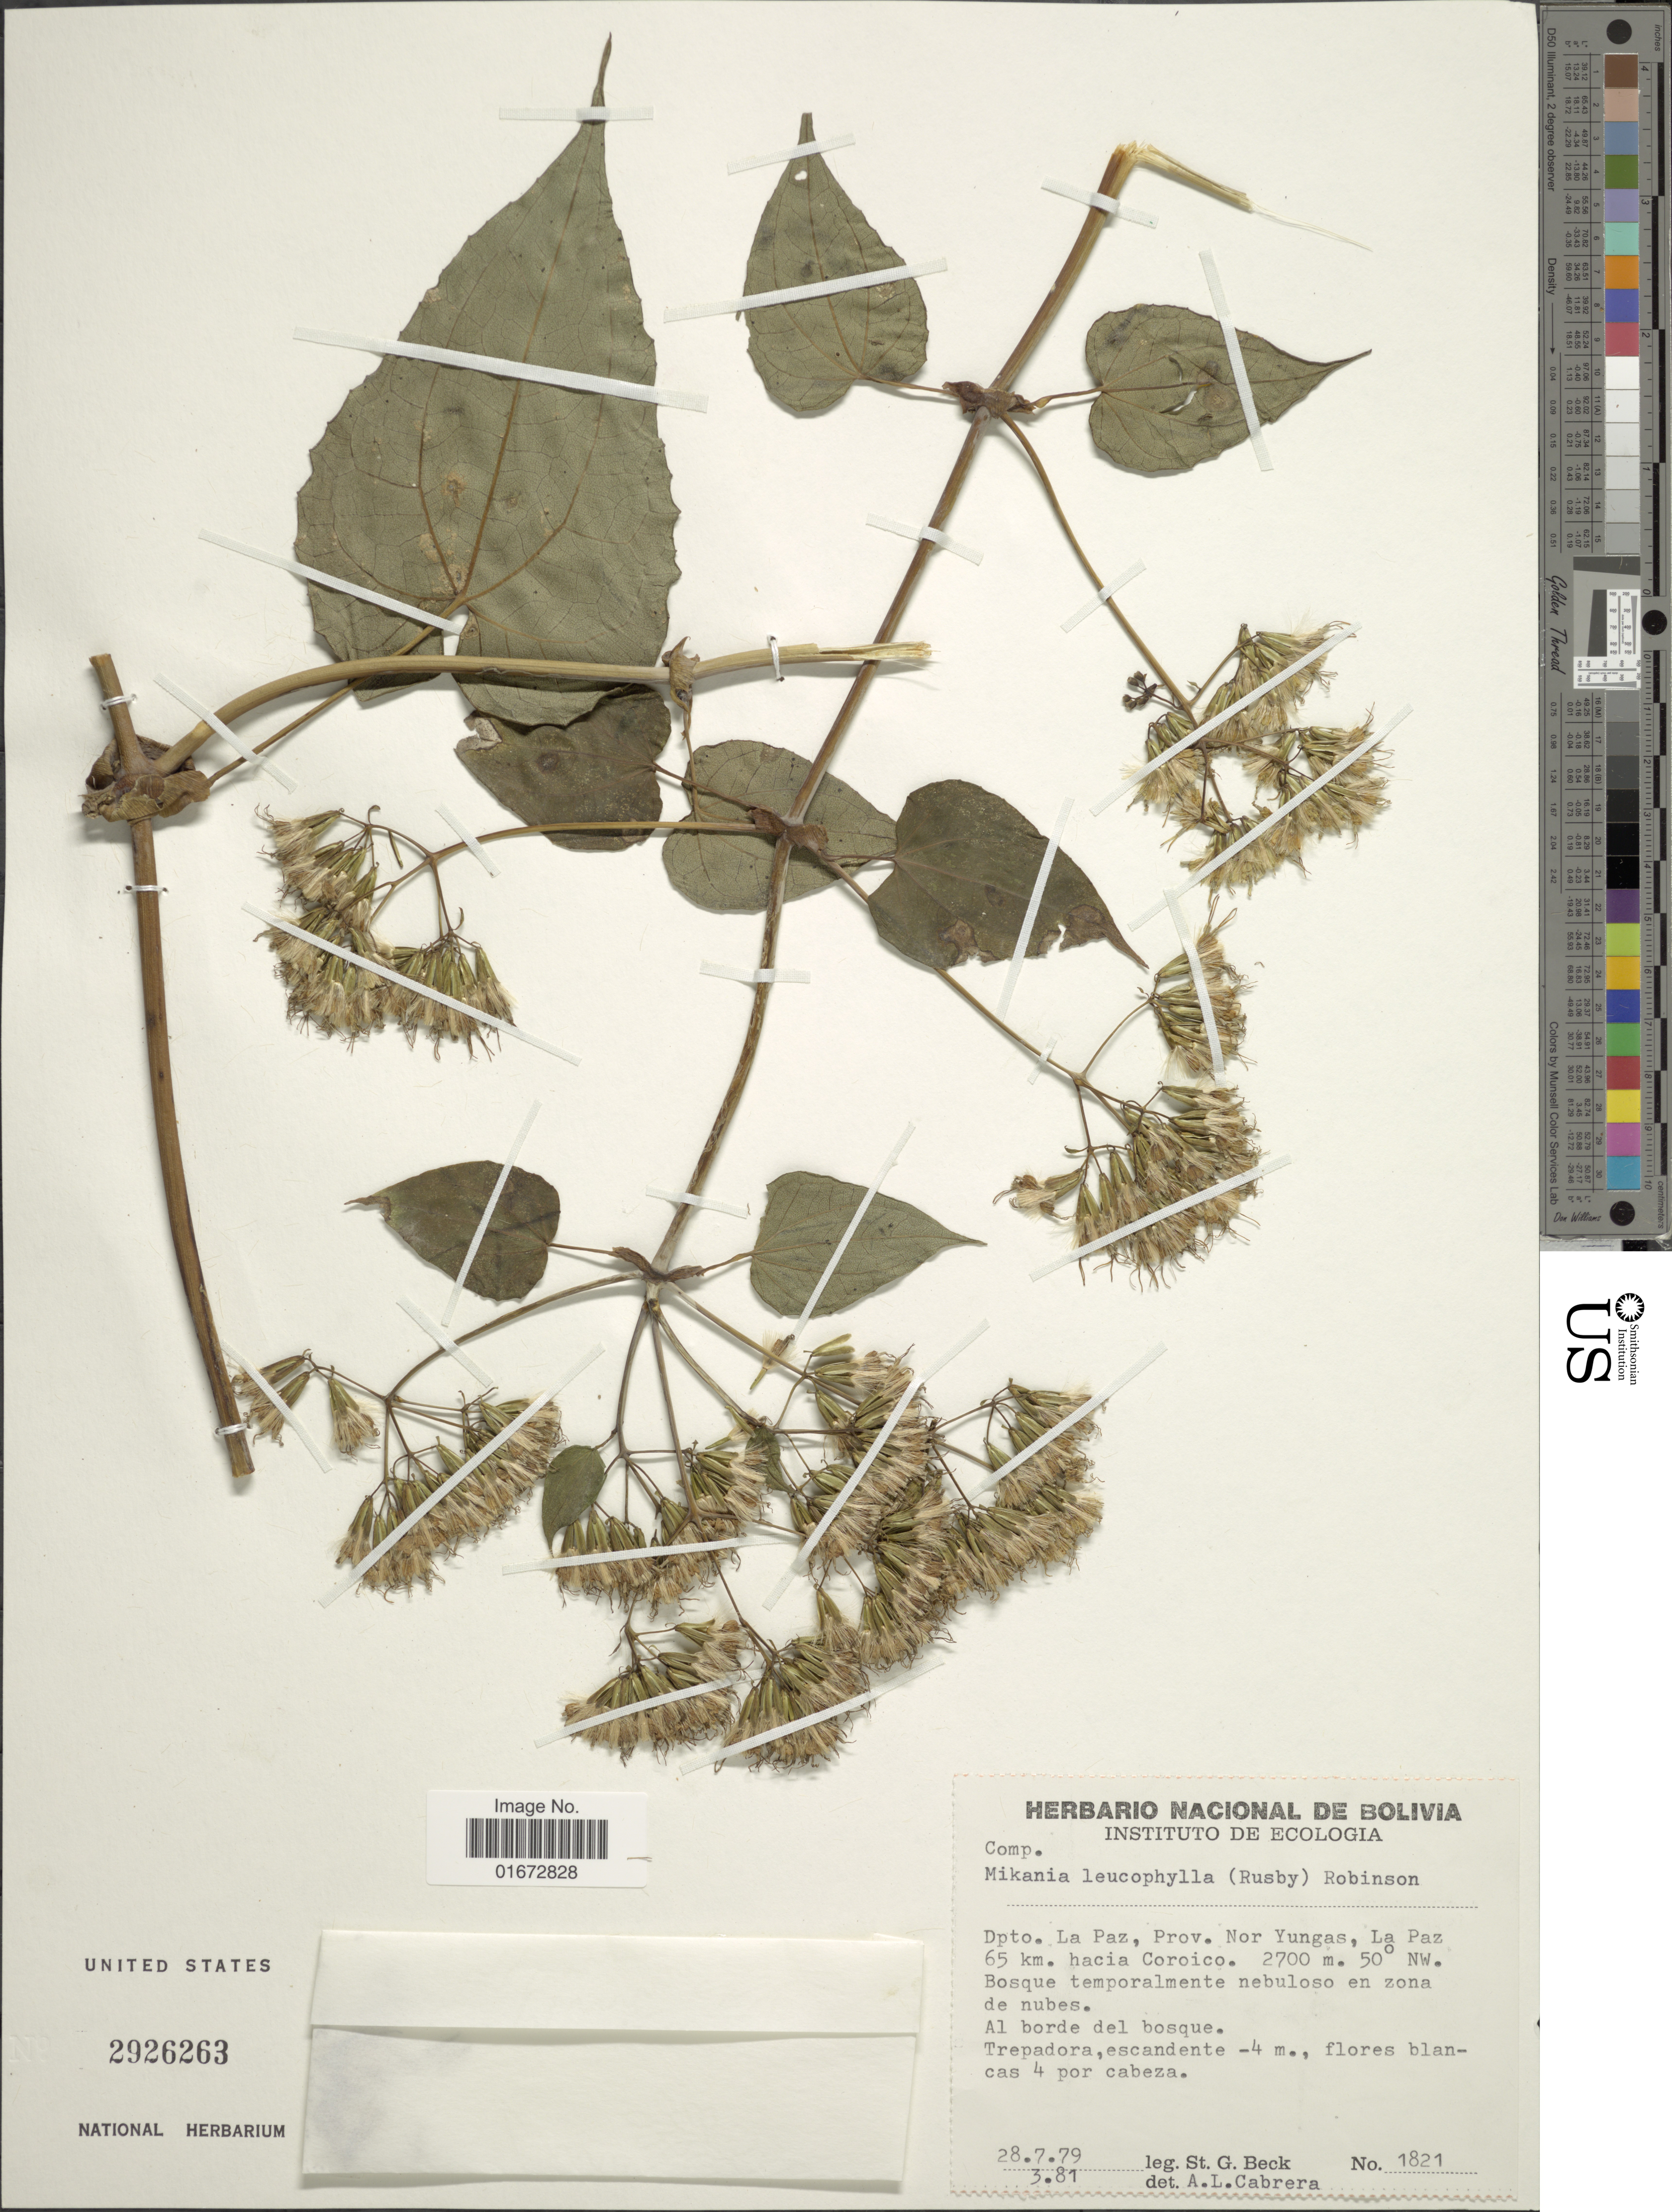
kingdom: Plantae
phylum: Tracheophyta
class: Magnoliopsida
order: Asterales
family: Asteraceae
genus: Mikania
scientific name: Mikania leucophylla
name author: (Rusby) B.L. Rob.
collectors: S. G. Beck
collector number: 1821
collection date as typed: Transcribed d/m/y: 28/7/79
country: Bolivia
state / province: La Paz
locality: Dpto. La Paz, Prov. Nor Yungas, La Paz 65 km. hacia Coroico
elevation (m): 2700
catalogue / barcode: US 2926263